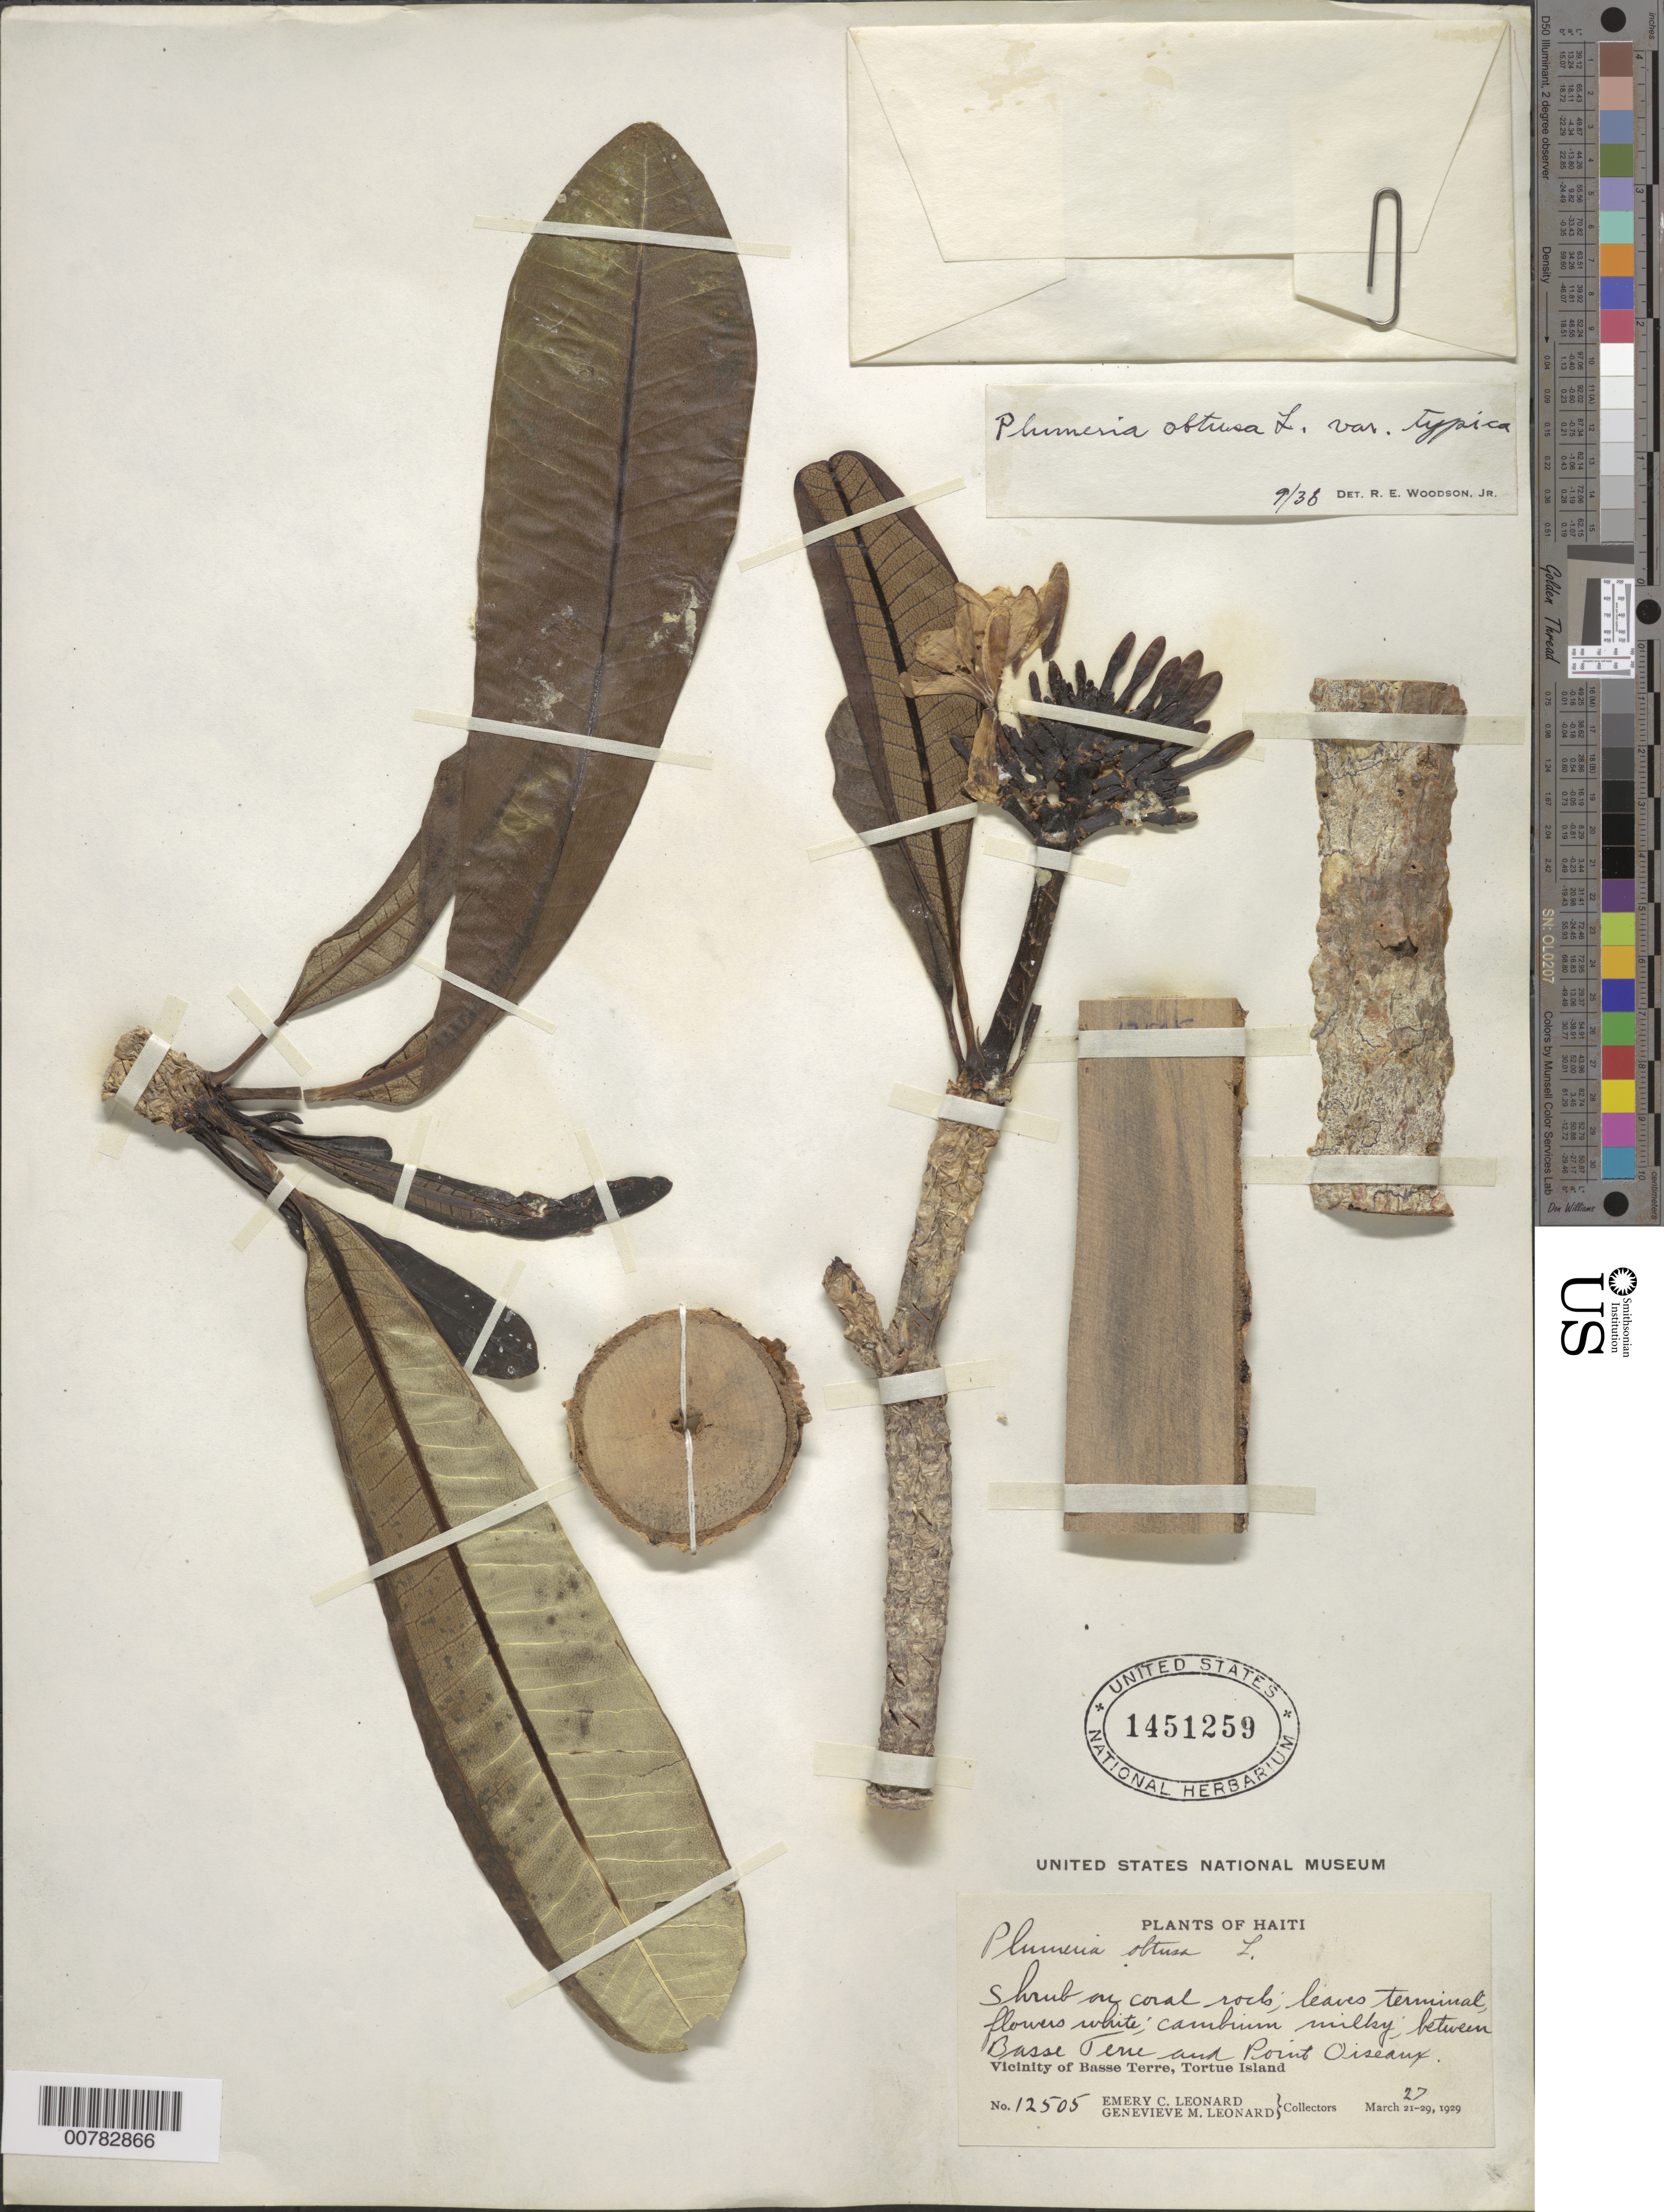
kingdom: Plantae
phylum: Tracheophyta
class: Magnoliopsida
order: Gentianales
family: Apocynaceae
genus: Plumeria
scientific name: Plumeria obtusa var. typica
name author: Woodson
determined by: Woodson, R. E., Jr.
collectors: E. C. Leonard & G. M. Leonard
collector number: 12505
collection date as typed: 27 Mar 1929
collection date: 1929-03-27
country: Haiti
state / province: Nord-Óuest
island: Île de la Tortue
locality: Tortue Island, vicinity of Basse Terre, between Basse Terre and Point Oiseaux.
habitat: On coral rocks.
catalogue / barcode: US 1451259